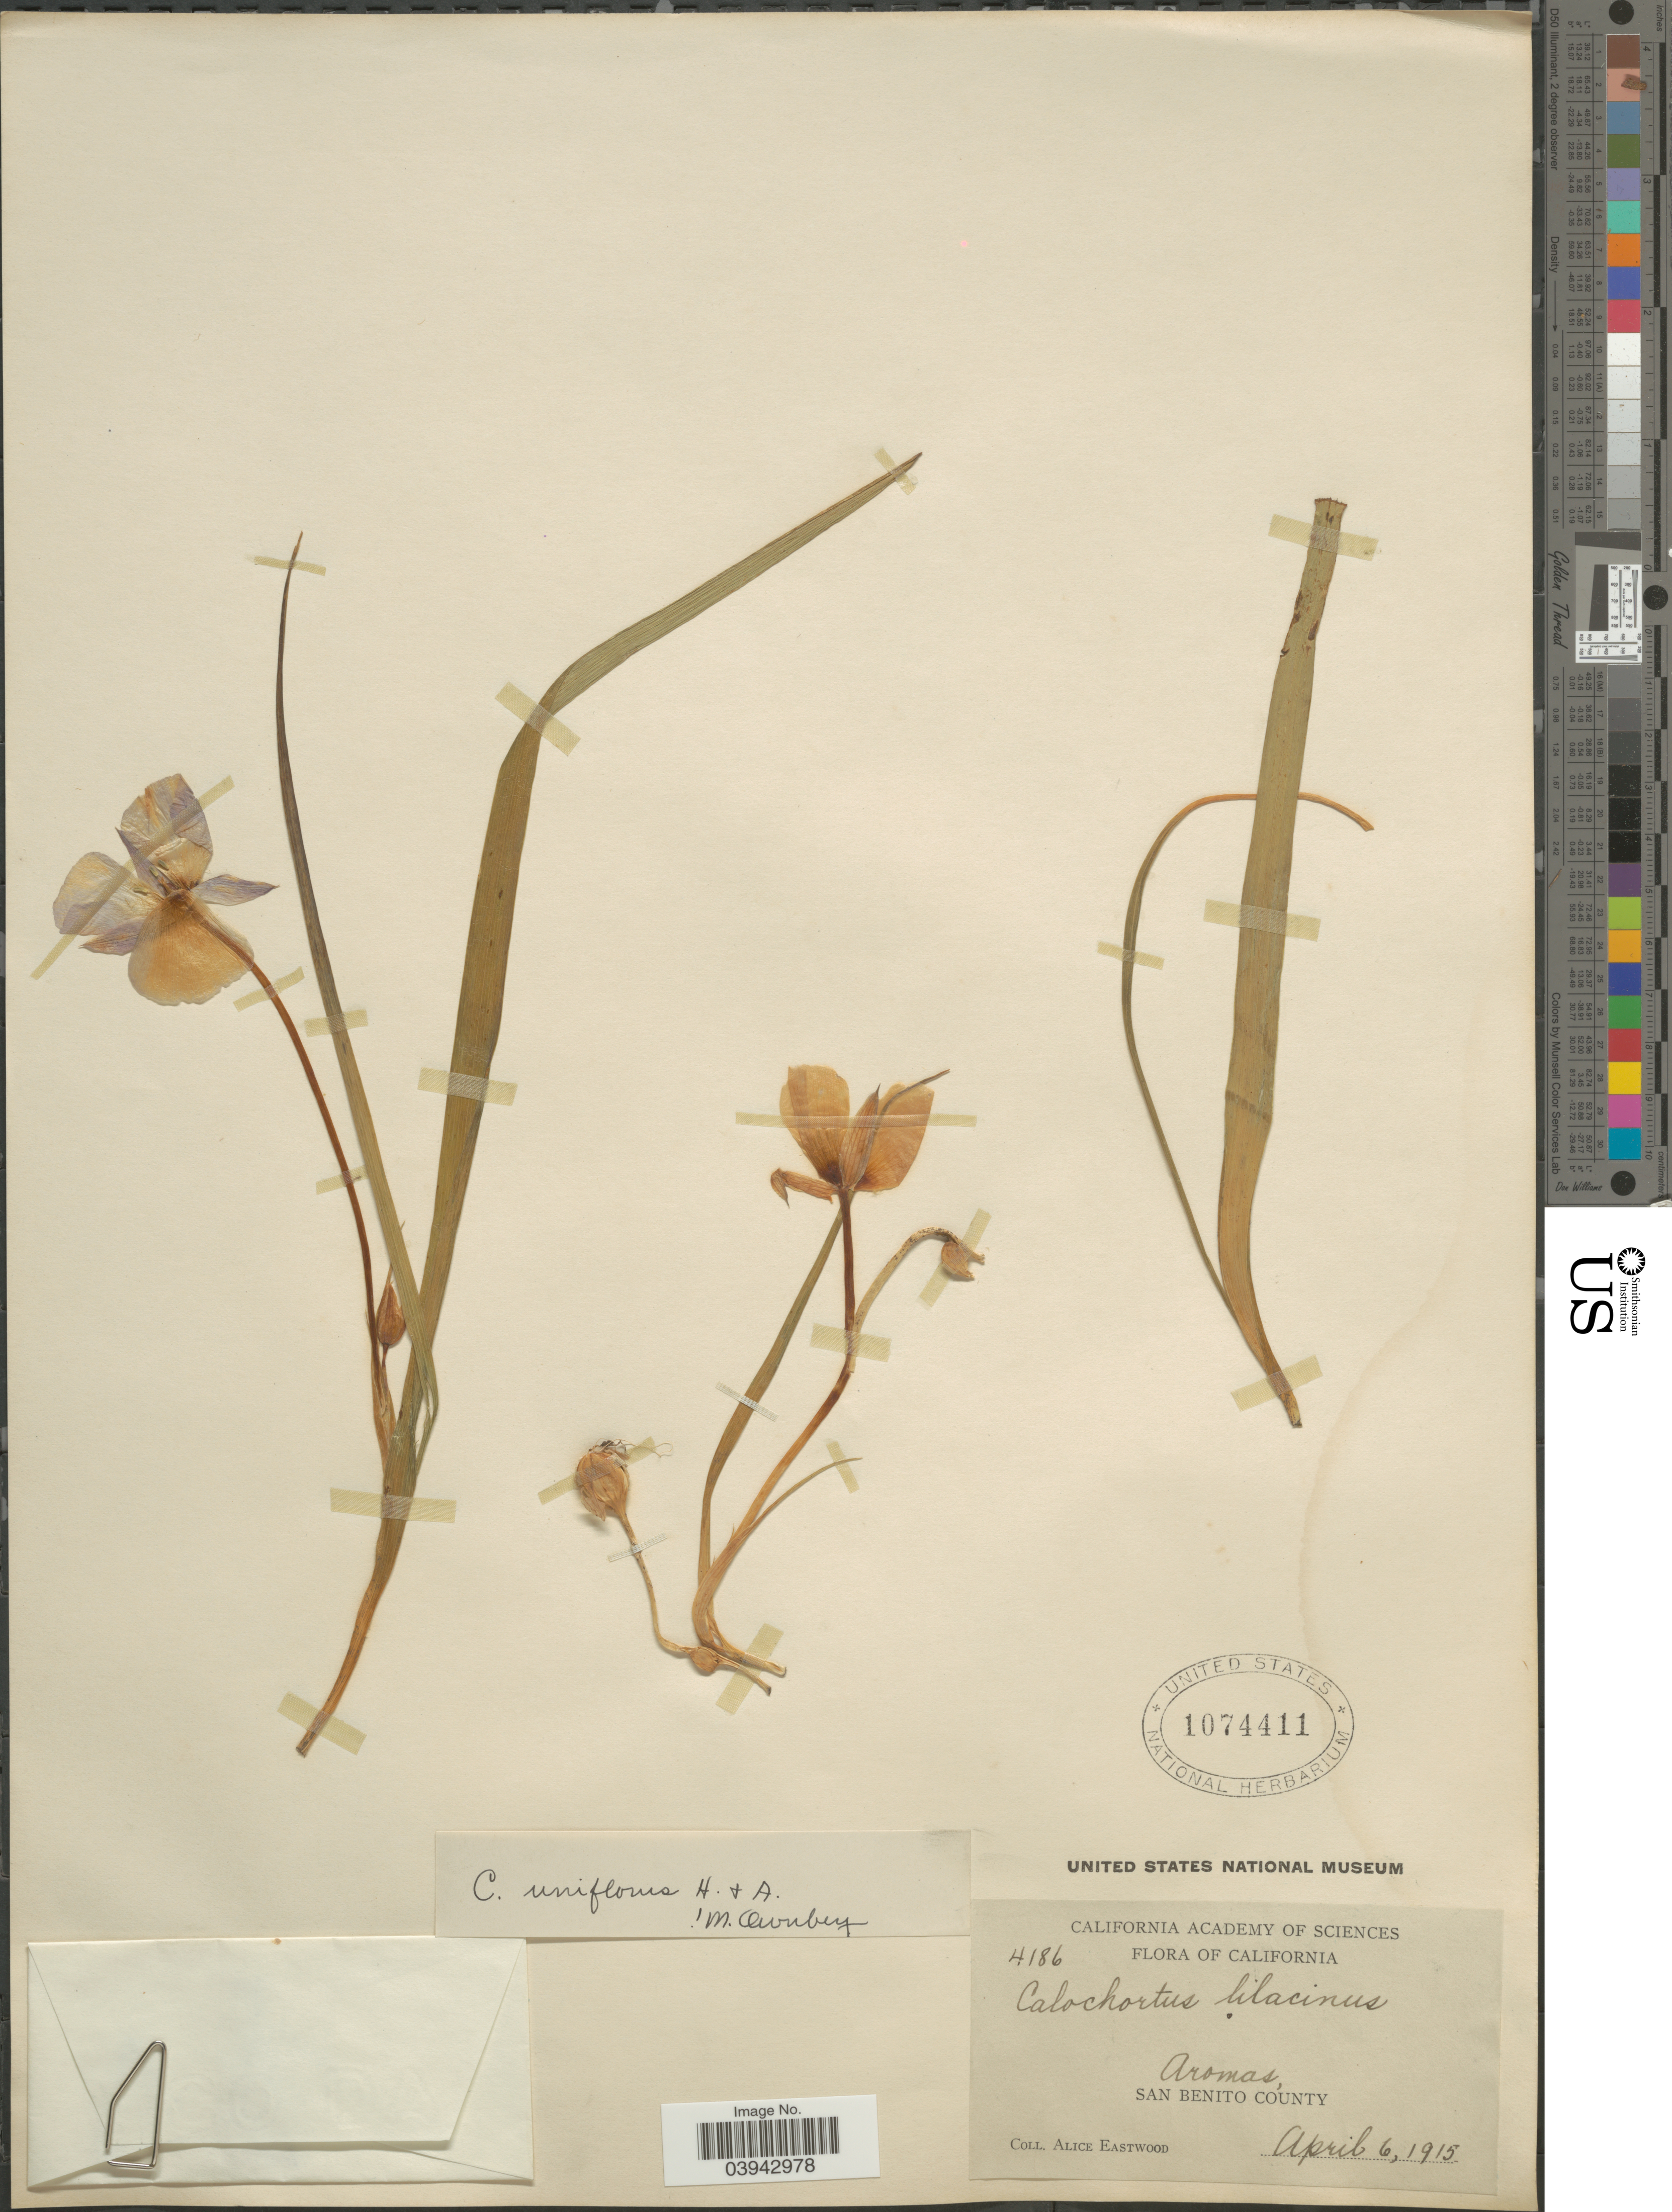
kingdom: Plantae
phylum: Tracheophyta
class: Liliopsida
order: Liliales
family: Liliaceae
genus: Calochortus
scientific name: Calochortus uniflorus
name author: Hook. & Arn.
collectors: A. Eastwood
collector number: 4186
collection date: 1915-04-06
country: United States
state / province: California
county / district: San Benito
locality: Aromas, San Benito County.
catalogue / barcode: US 1074411